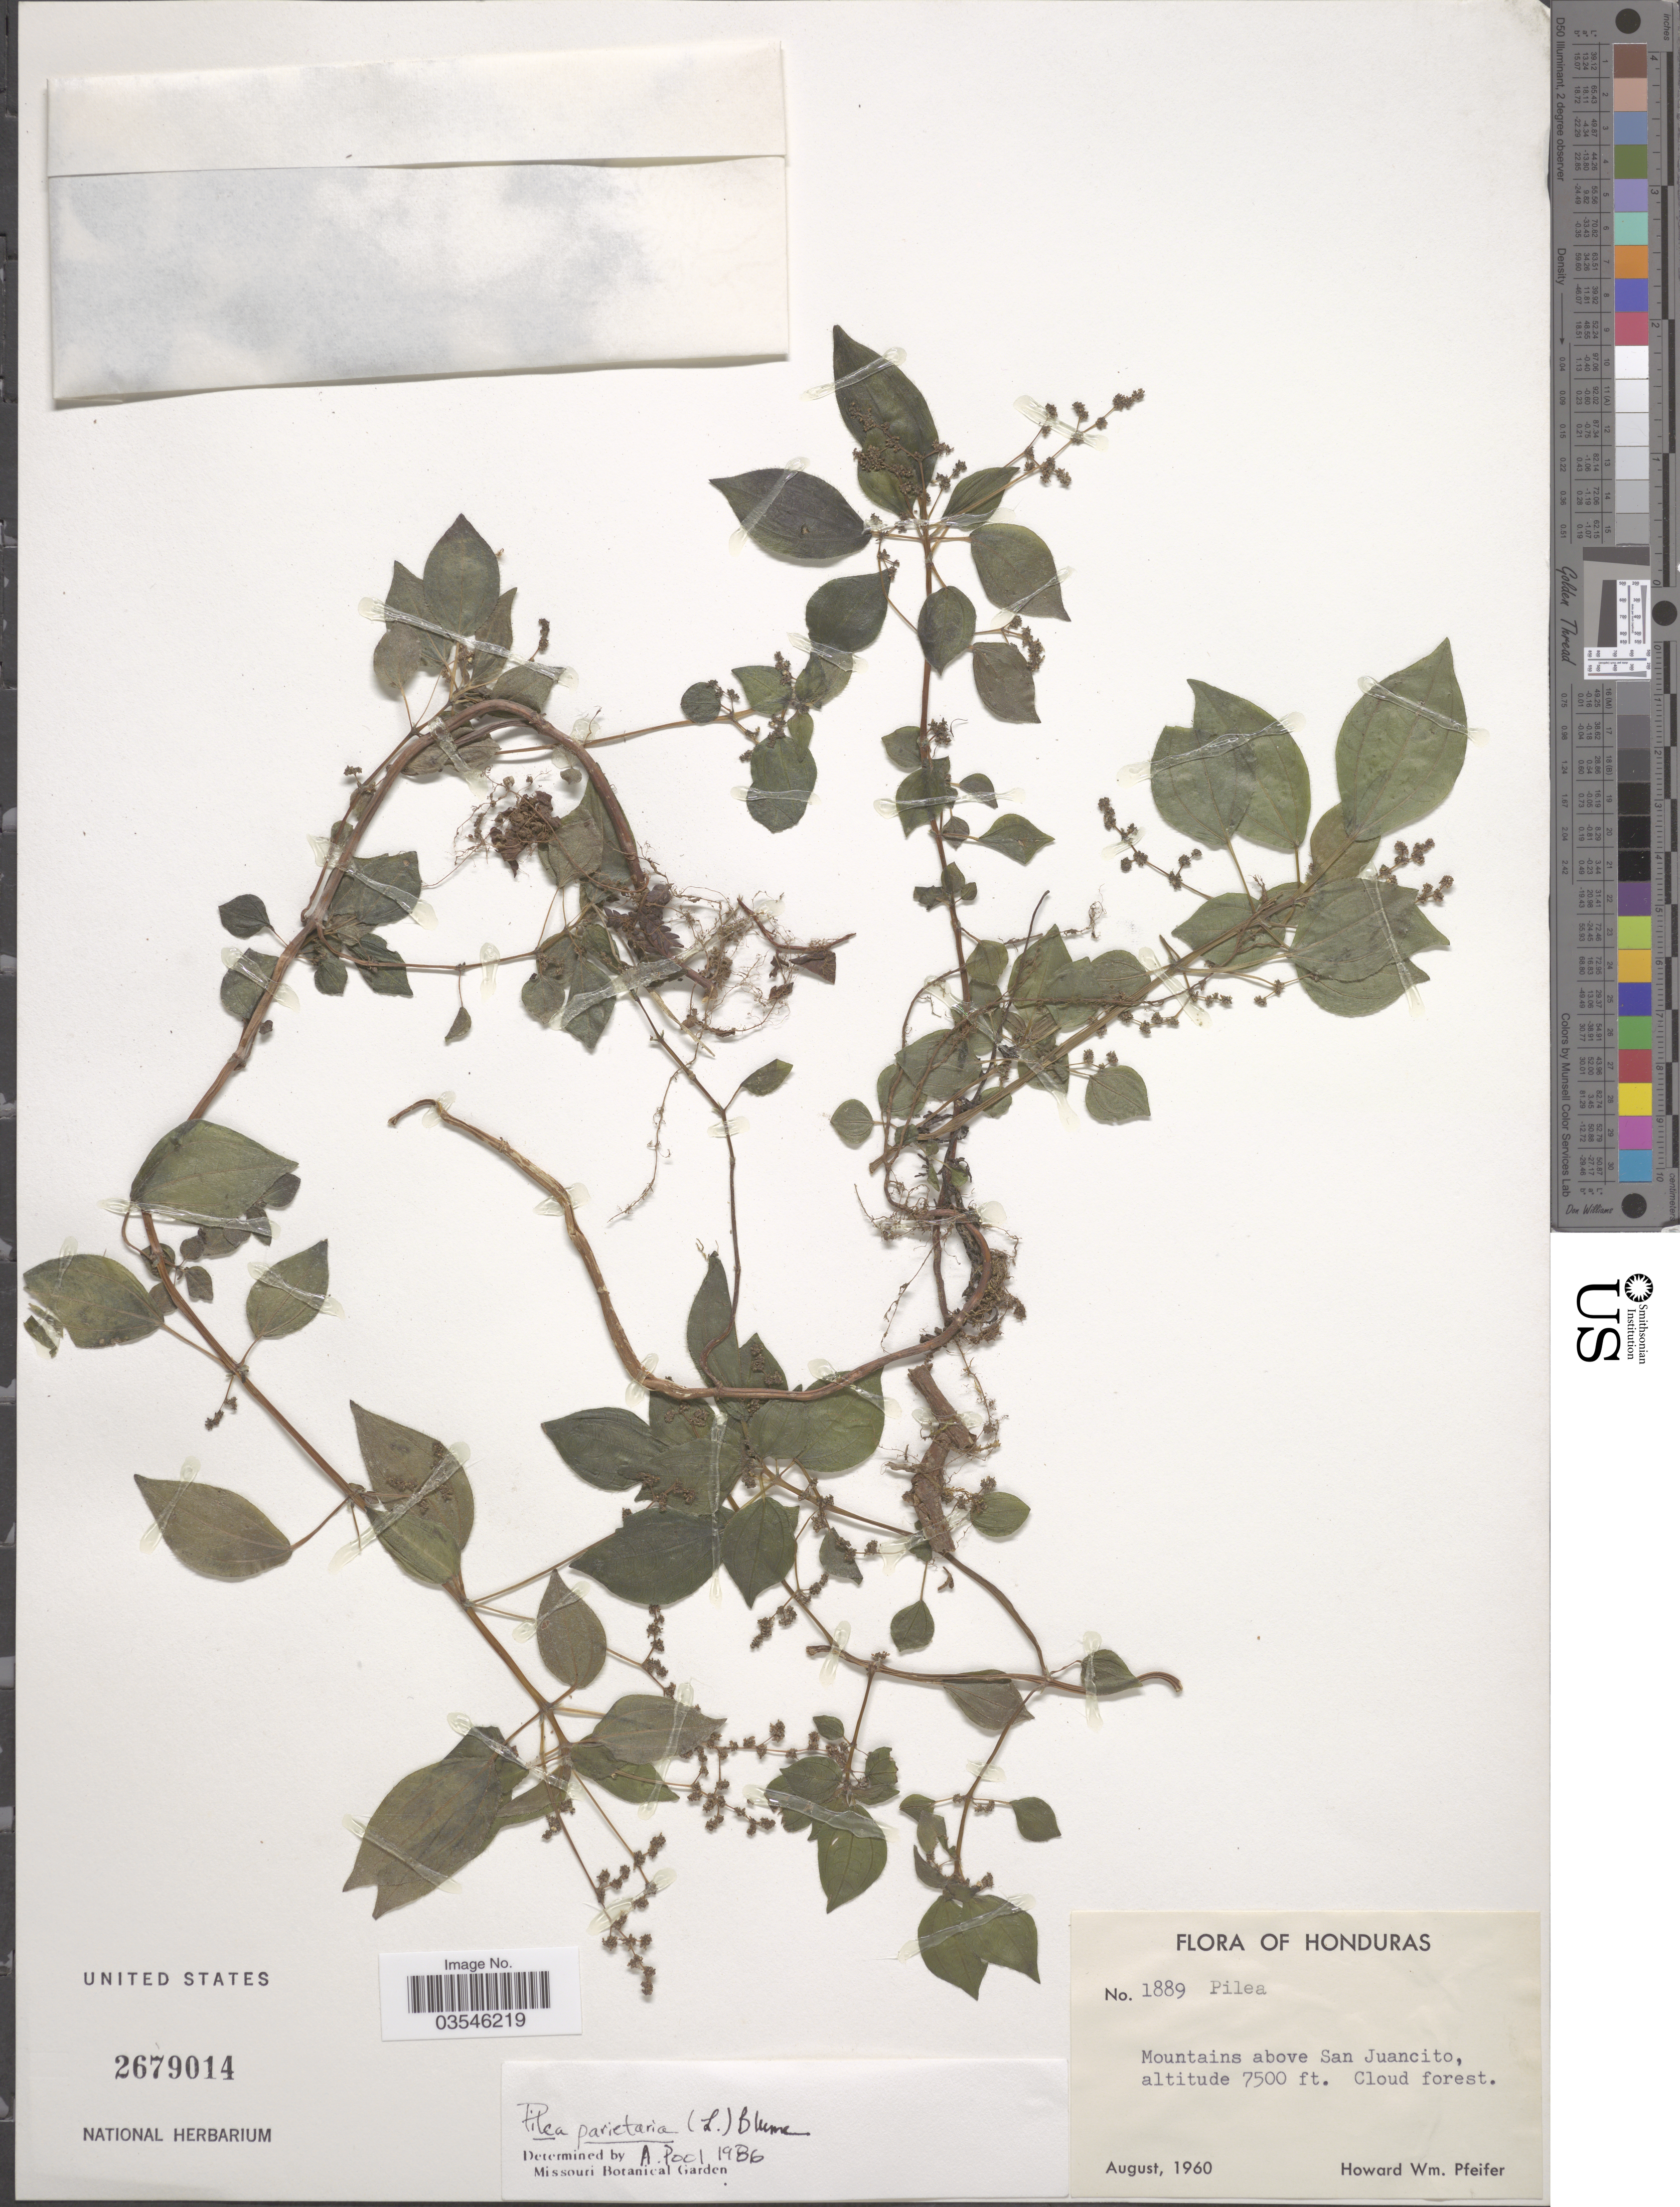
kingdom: Plantae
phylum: Tracheophyta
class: Magnoliopsida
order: Rosales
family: Urticaceae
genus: Pilea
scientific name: Pilea parietaria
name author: (L.) Blume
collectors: H. W. Pfeifer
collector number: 1889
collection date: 1960-08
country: Honduras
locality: Mountains above San Juancito.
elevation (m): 2286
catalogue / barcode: US 2679014